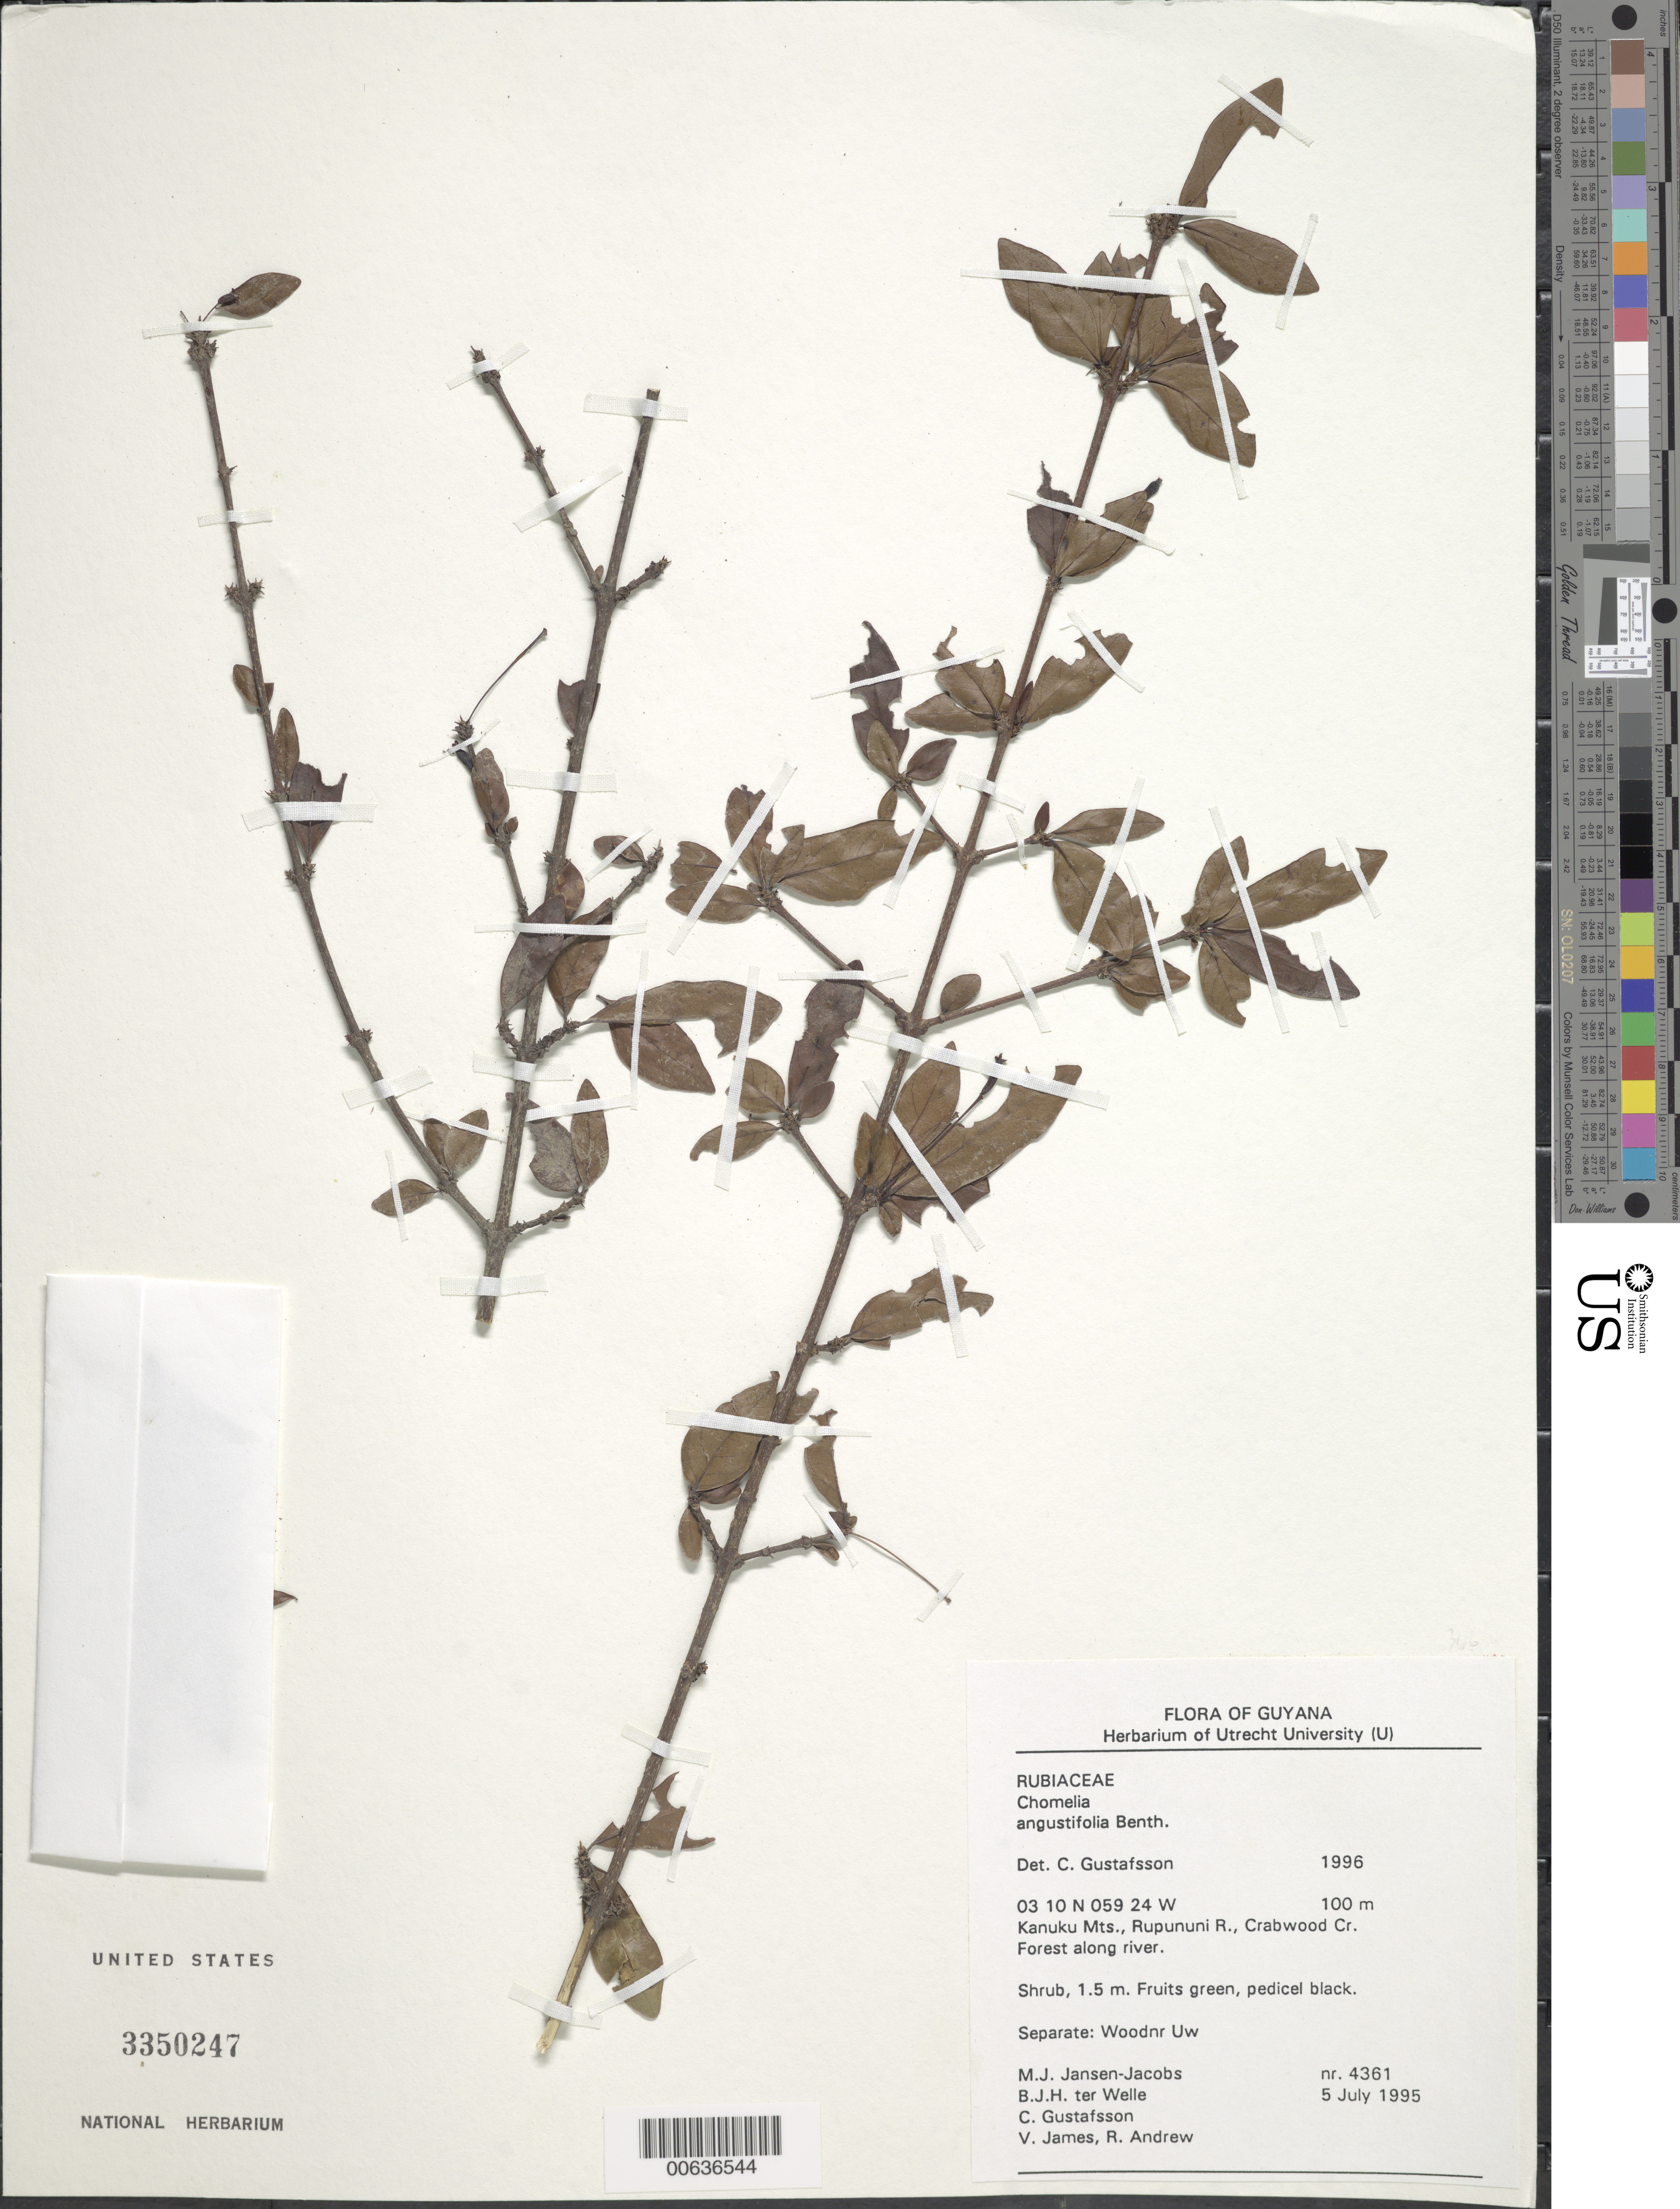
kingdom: Plantae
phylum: Tracheophyta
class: Magnoliopsida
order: Gentianales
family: Rubiaceae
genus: Chomelia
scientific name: Chomelia angustifolia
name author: Benth.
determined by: Gustafsson, C. G. R.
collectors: M. J. Jansen-Jacobs, B. Welle, C. G. Gustafsson, V. James & R. Andrew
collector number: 4361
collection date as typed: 5-Jul-95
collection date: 1995-07-05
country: Guyana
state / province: U. Takutu-U. Essequibo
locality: Crabwood Creek, Rupununi River, Kanuku Mts.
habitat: Forest along road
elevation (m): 100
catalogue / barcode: US 3350247